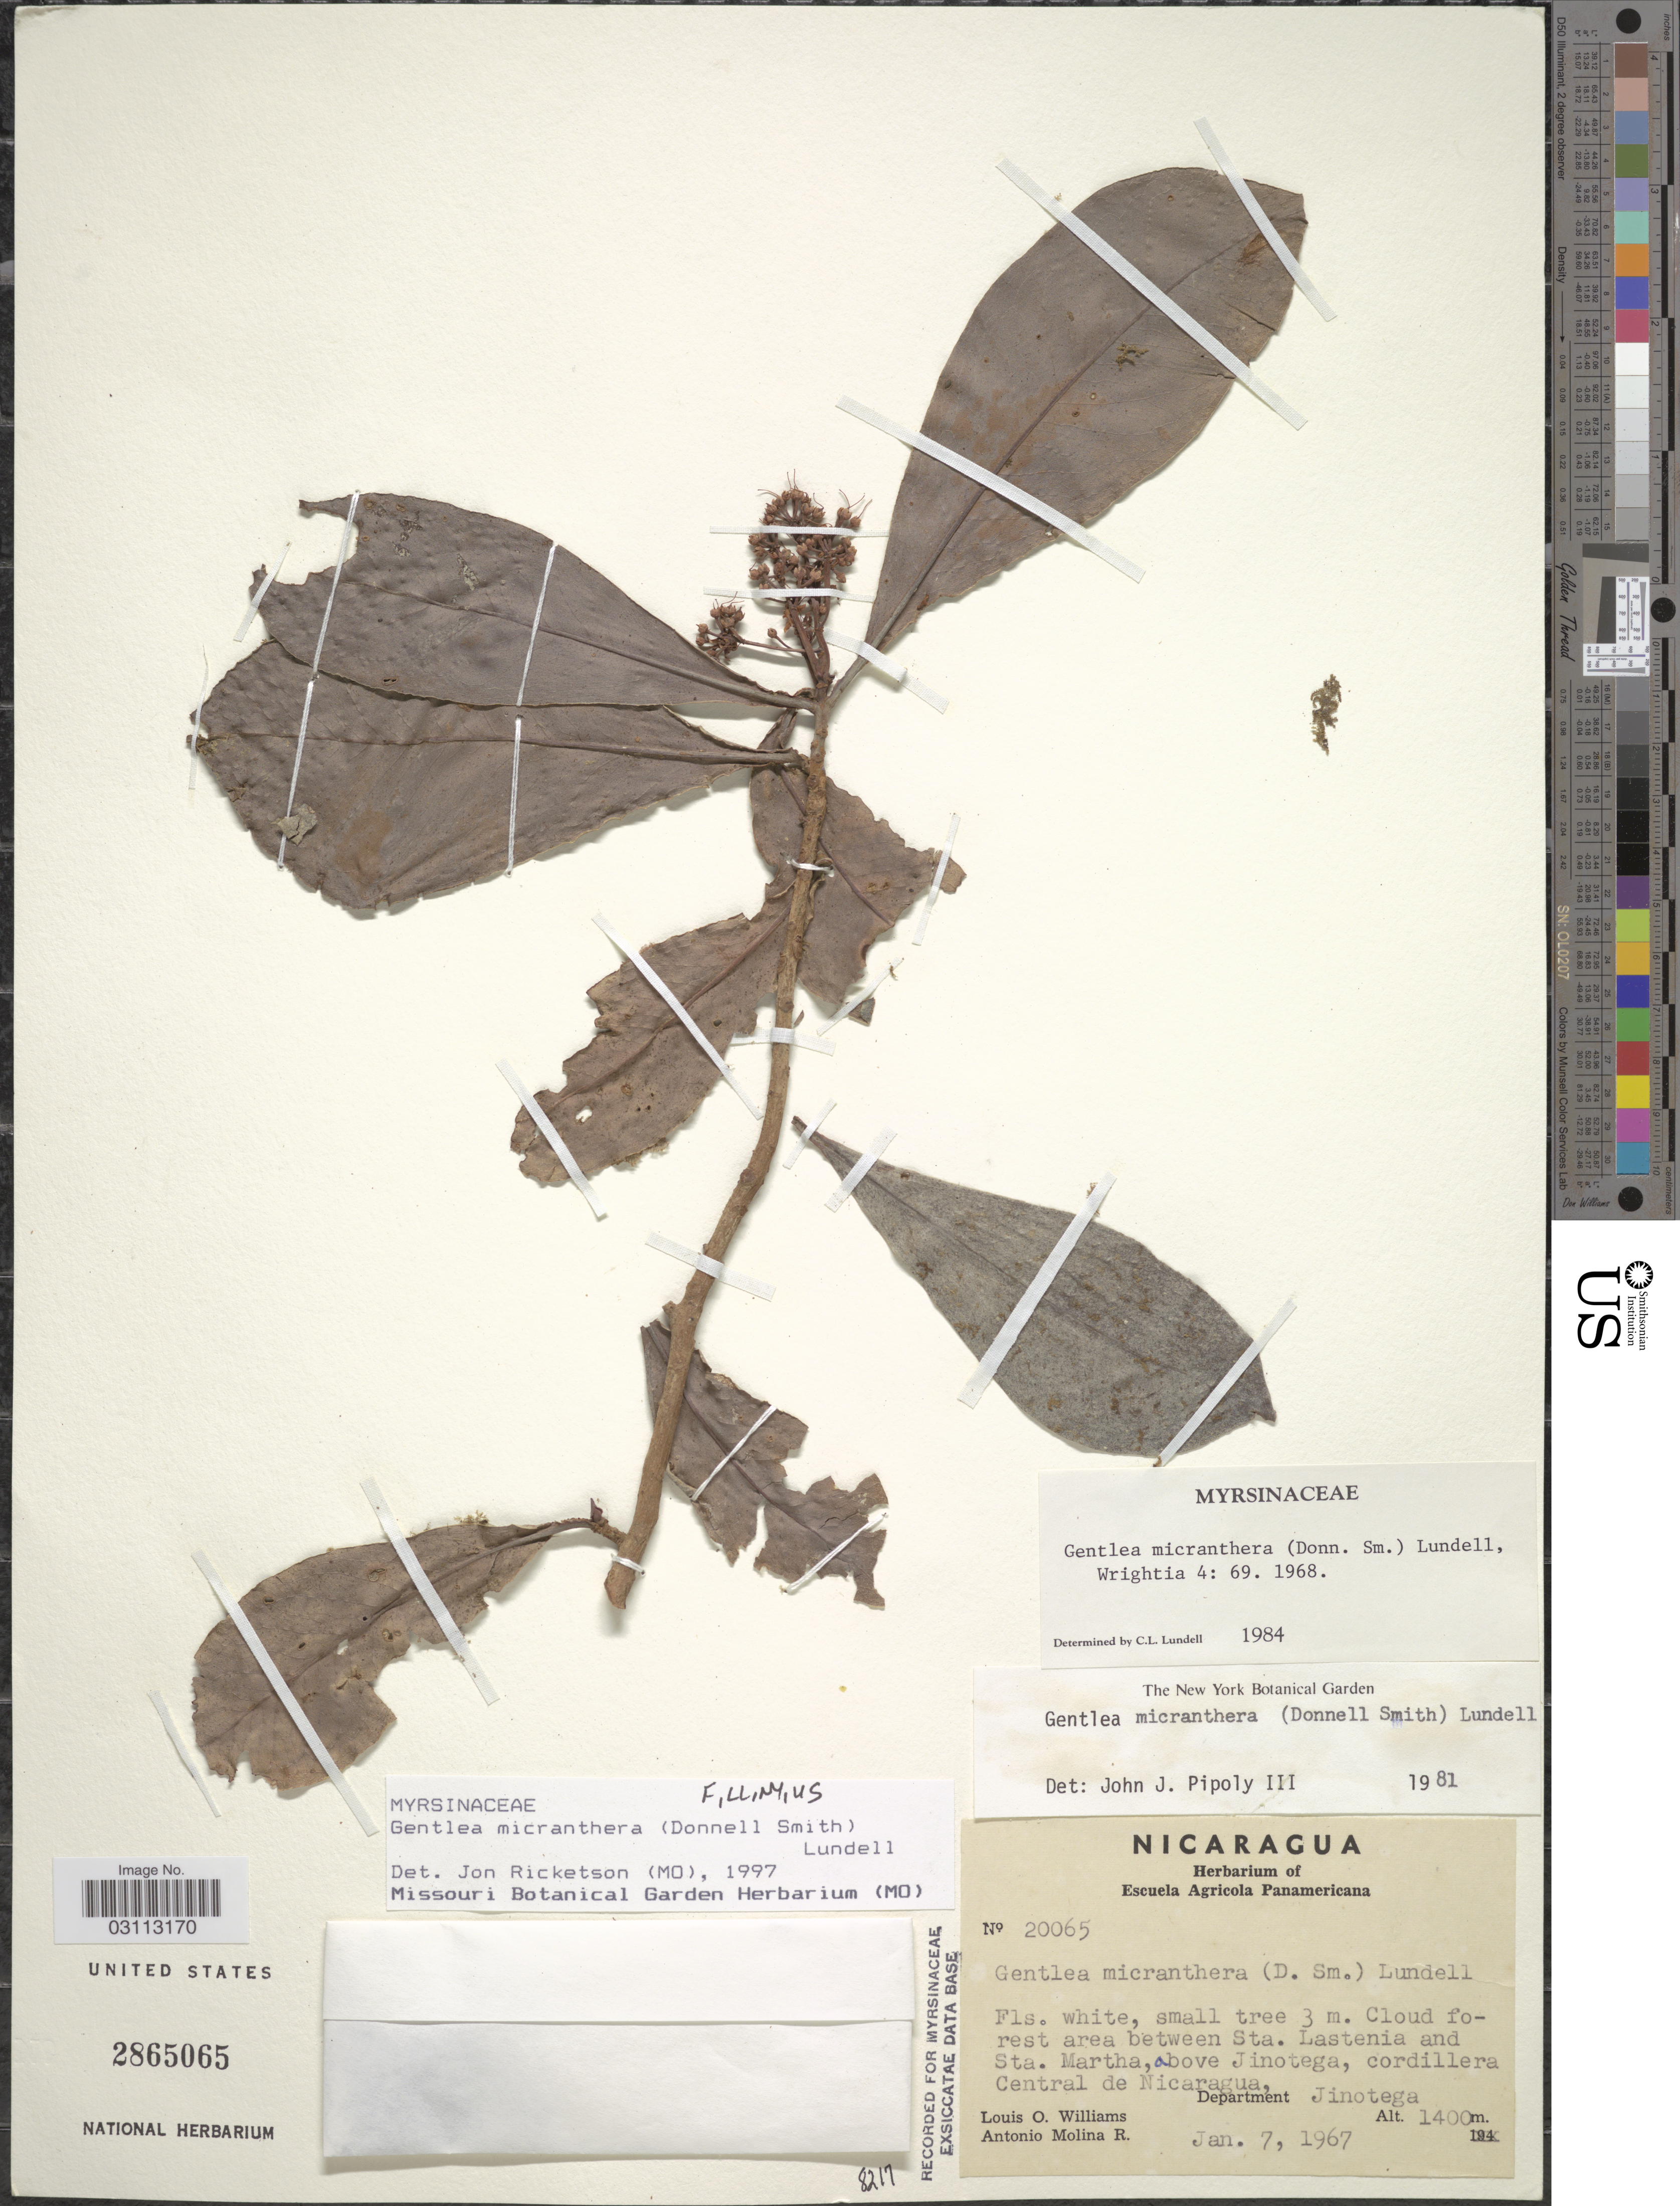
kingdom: Plantae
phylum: Tracheophyta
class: Magnoliopsida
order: Ericales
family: Primulaceae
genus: Gentlea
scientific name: Gentlea micranthera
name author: (Donn. Sm.) Lundell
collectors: L. O. Williams & A. Molina R.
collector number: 20065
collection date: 1967-01-07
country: Nicaragua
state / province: Jinotega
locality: Cloud forest area between Sta. Lastenia and Sta. Martha, above Jinotega, cordillera Central de Nicaragua, Department of Jinotega.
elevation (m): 1400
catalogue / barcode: US 2865065